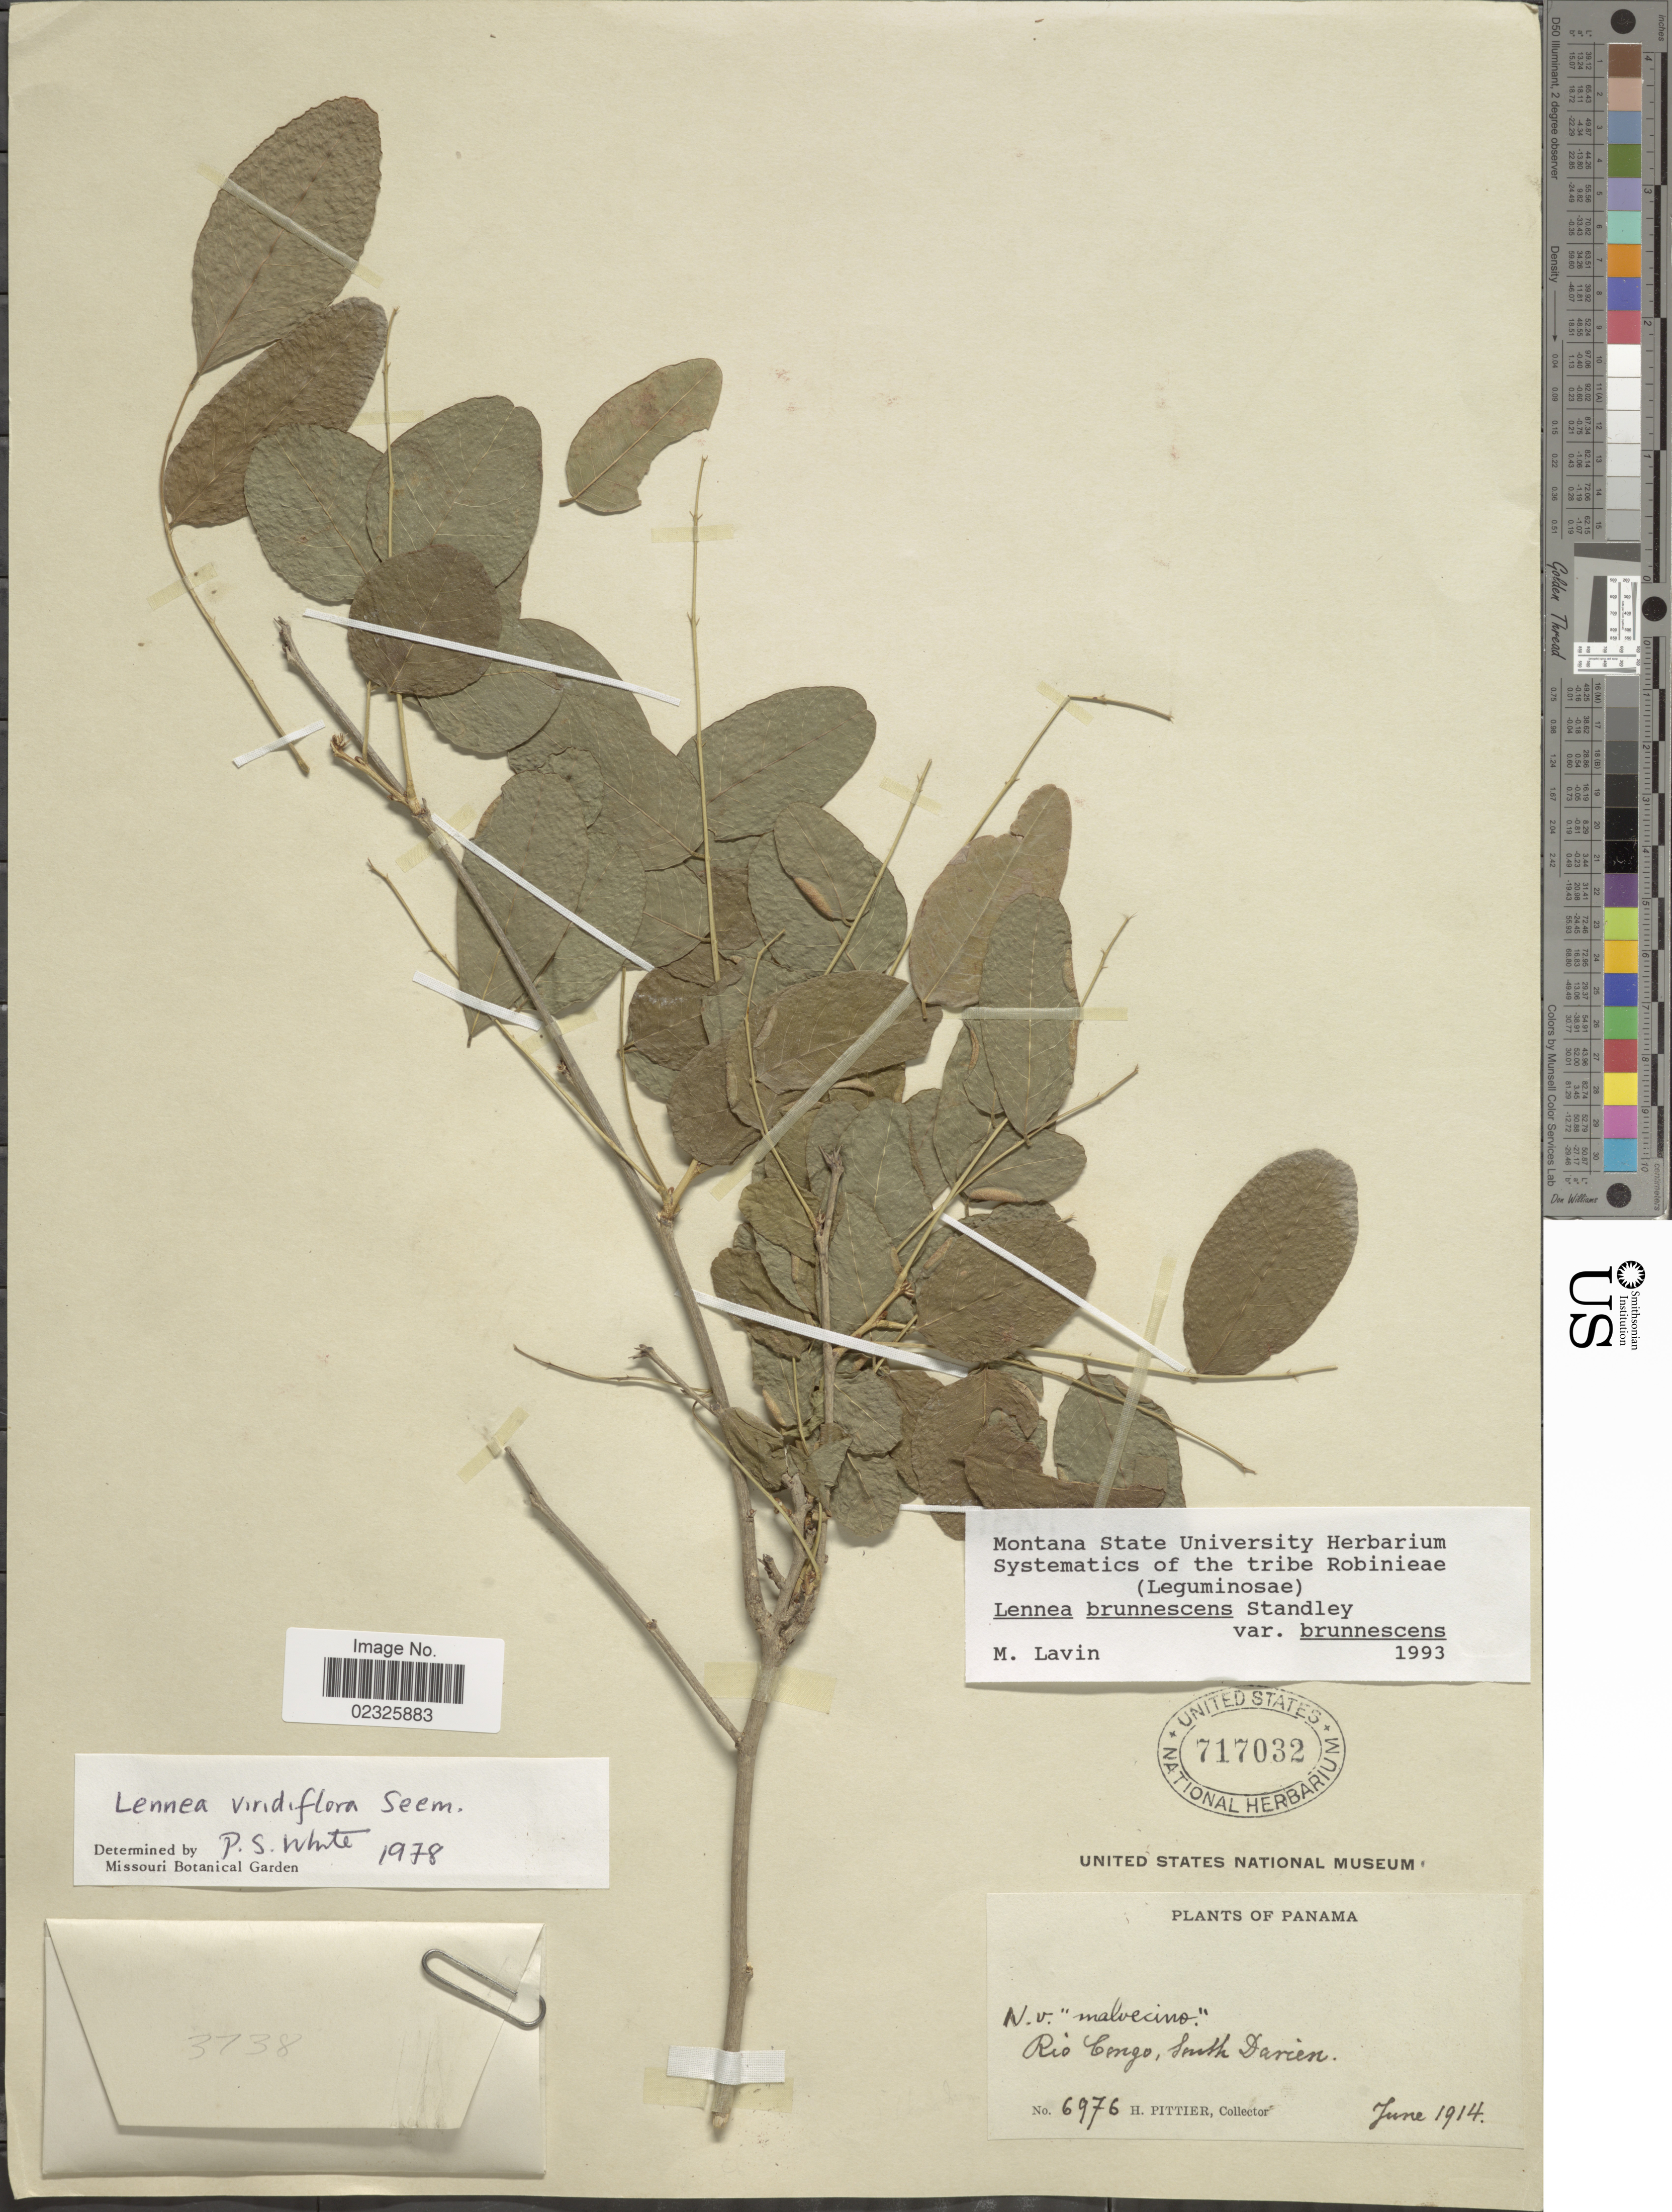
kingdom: Plantae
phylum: Tracheophyta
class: Magnoliopsida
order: Fabales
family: Fabaceae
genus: Lennea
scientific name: Lennea brunnescens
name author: Standl.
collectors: H. F. Pittier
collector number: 6976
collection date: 1914-06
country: Panama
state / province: Darién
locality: Rio Dongo, south Darien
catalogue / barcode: US 717032